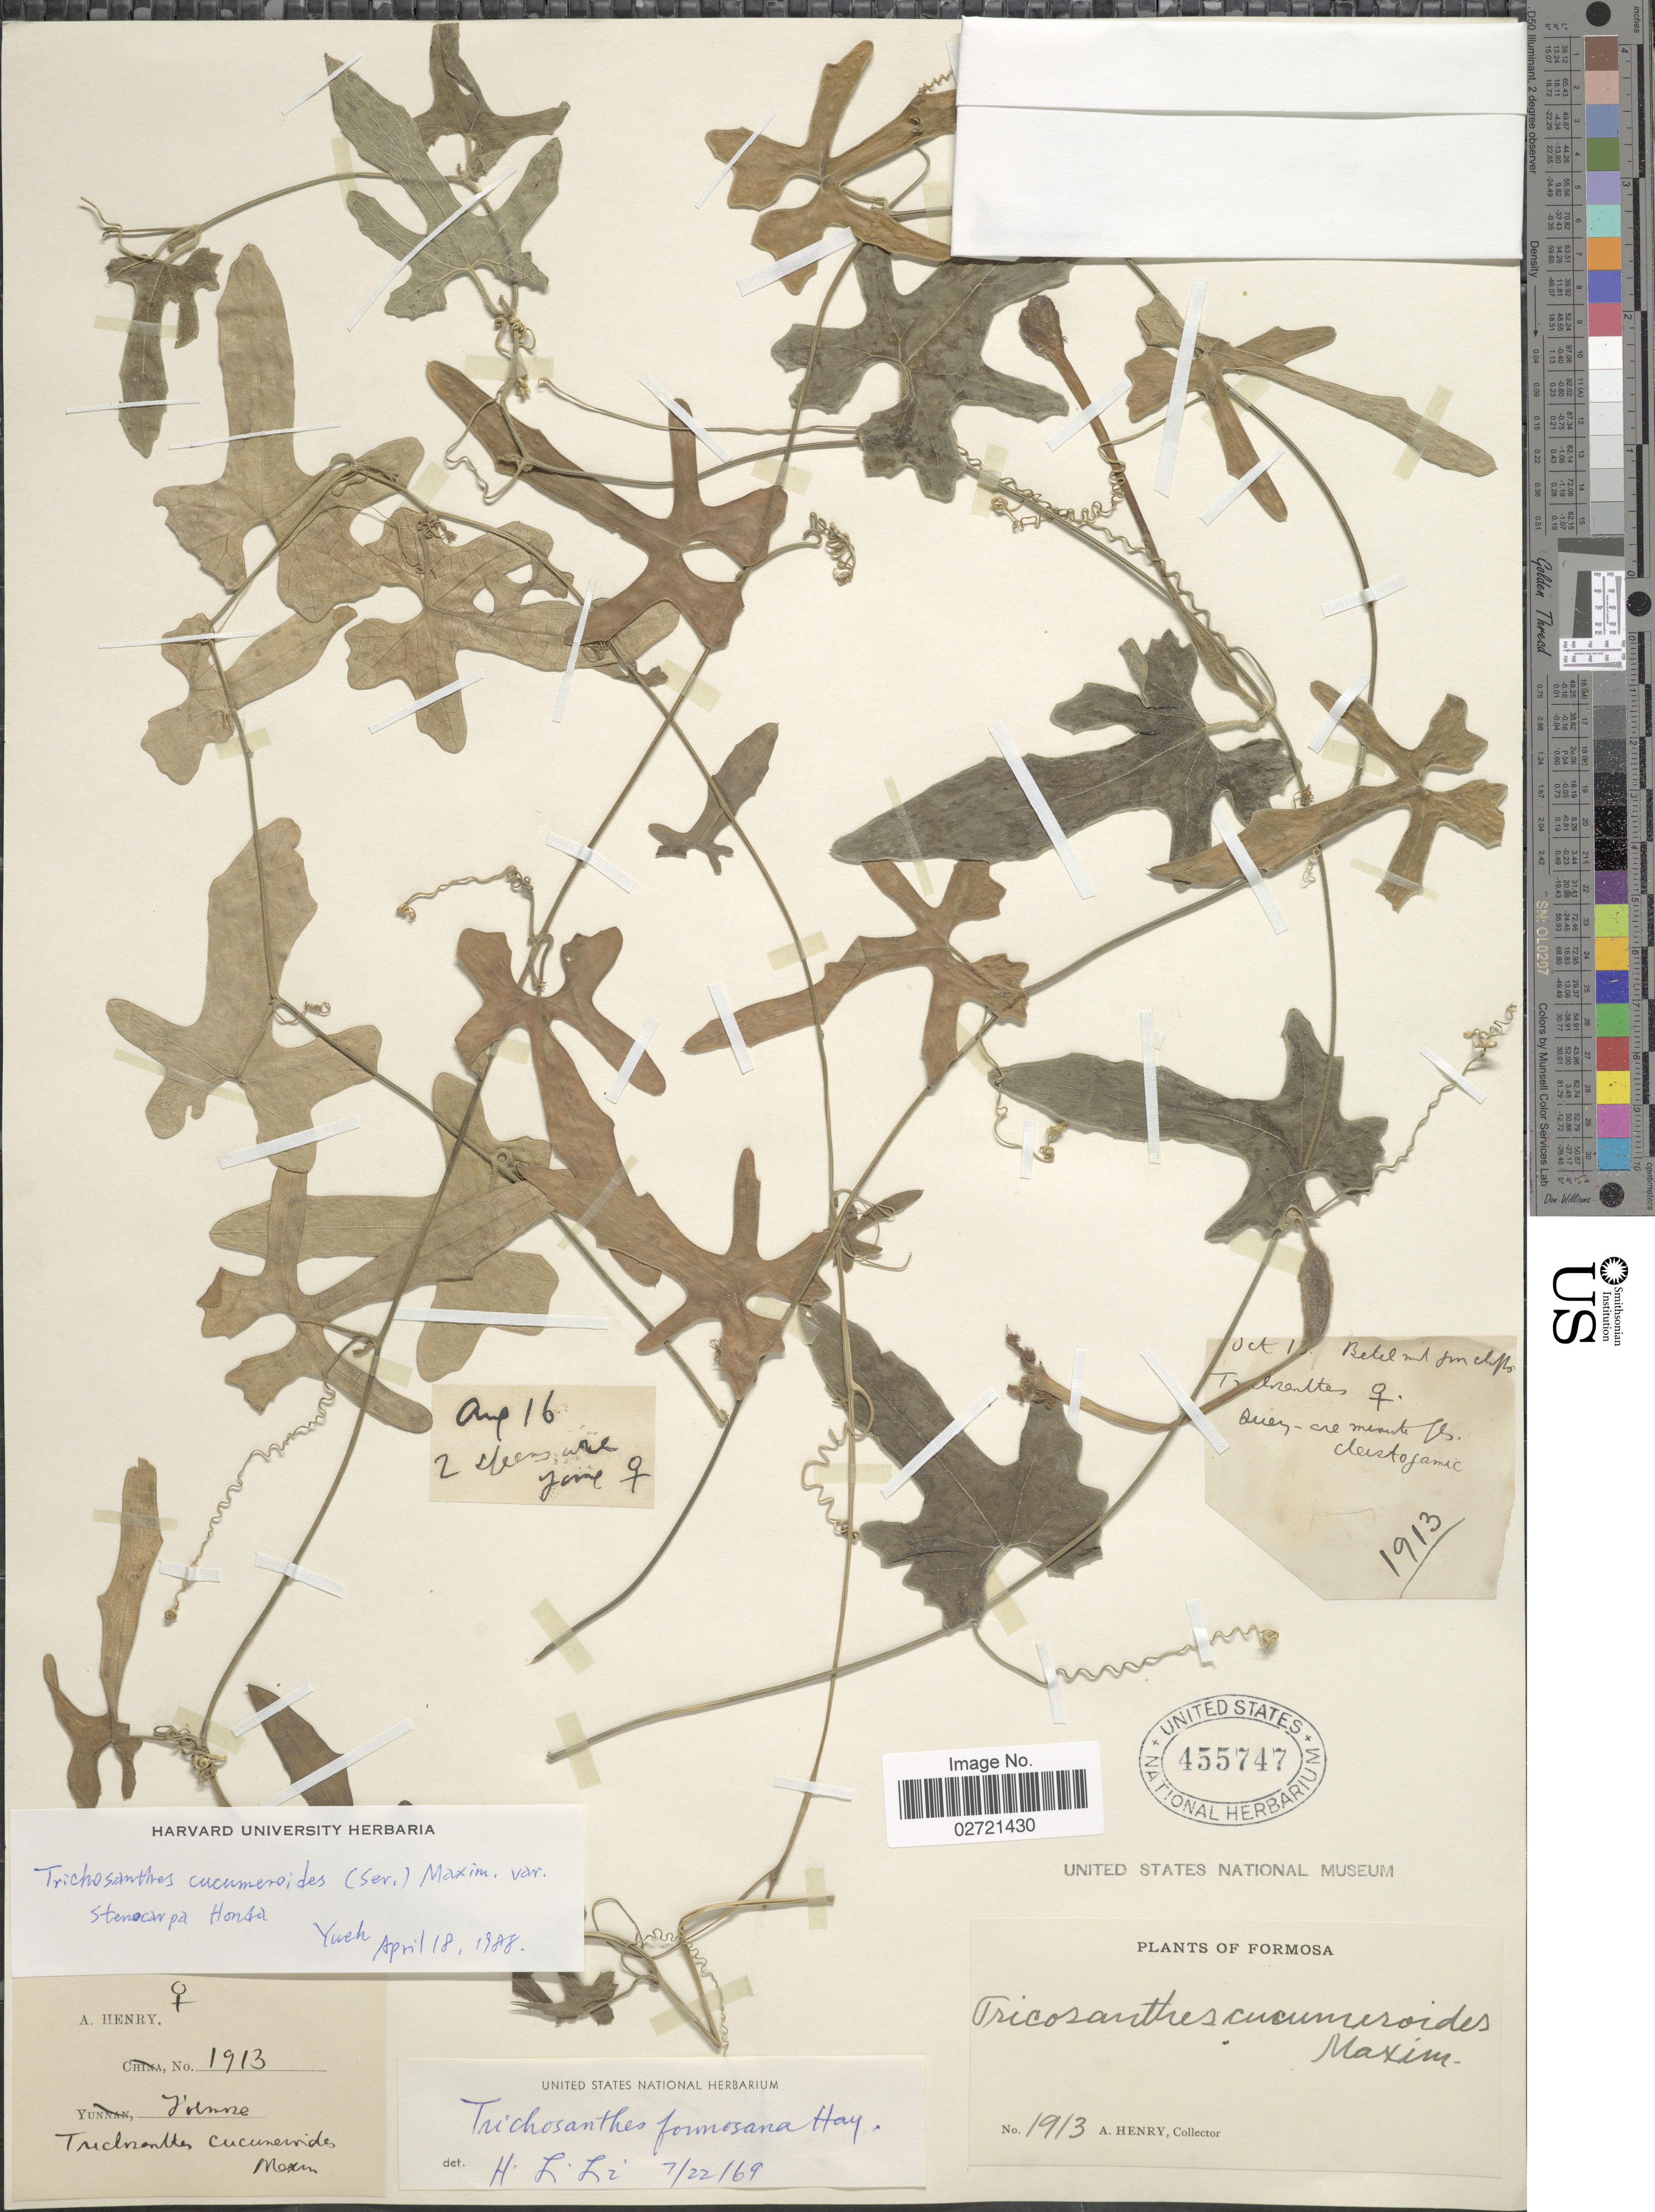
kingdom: Plantae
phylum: Tracheophyta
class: Magnoliopsida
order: Cucurbitales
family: Cucurbitaceae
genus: Trichosanthes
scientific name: Trichosanthes cucumeroides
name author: (Ser.) Maxim. ex Franch. & Sav.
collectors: A. Henry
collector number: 1913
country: Taiwan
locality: Formosa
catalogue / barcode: US 455747